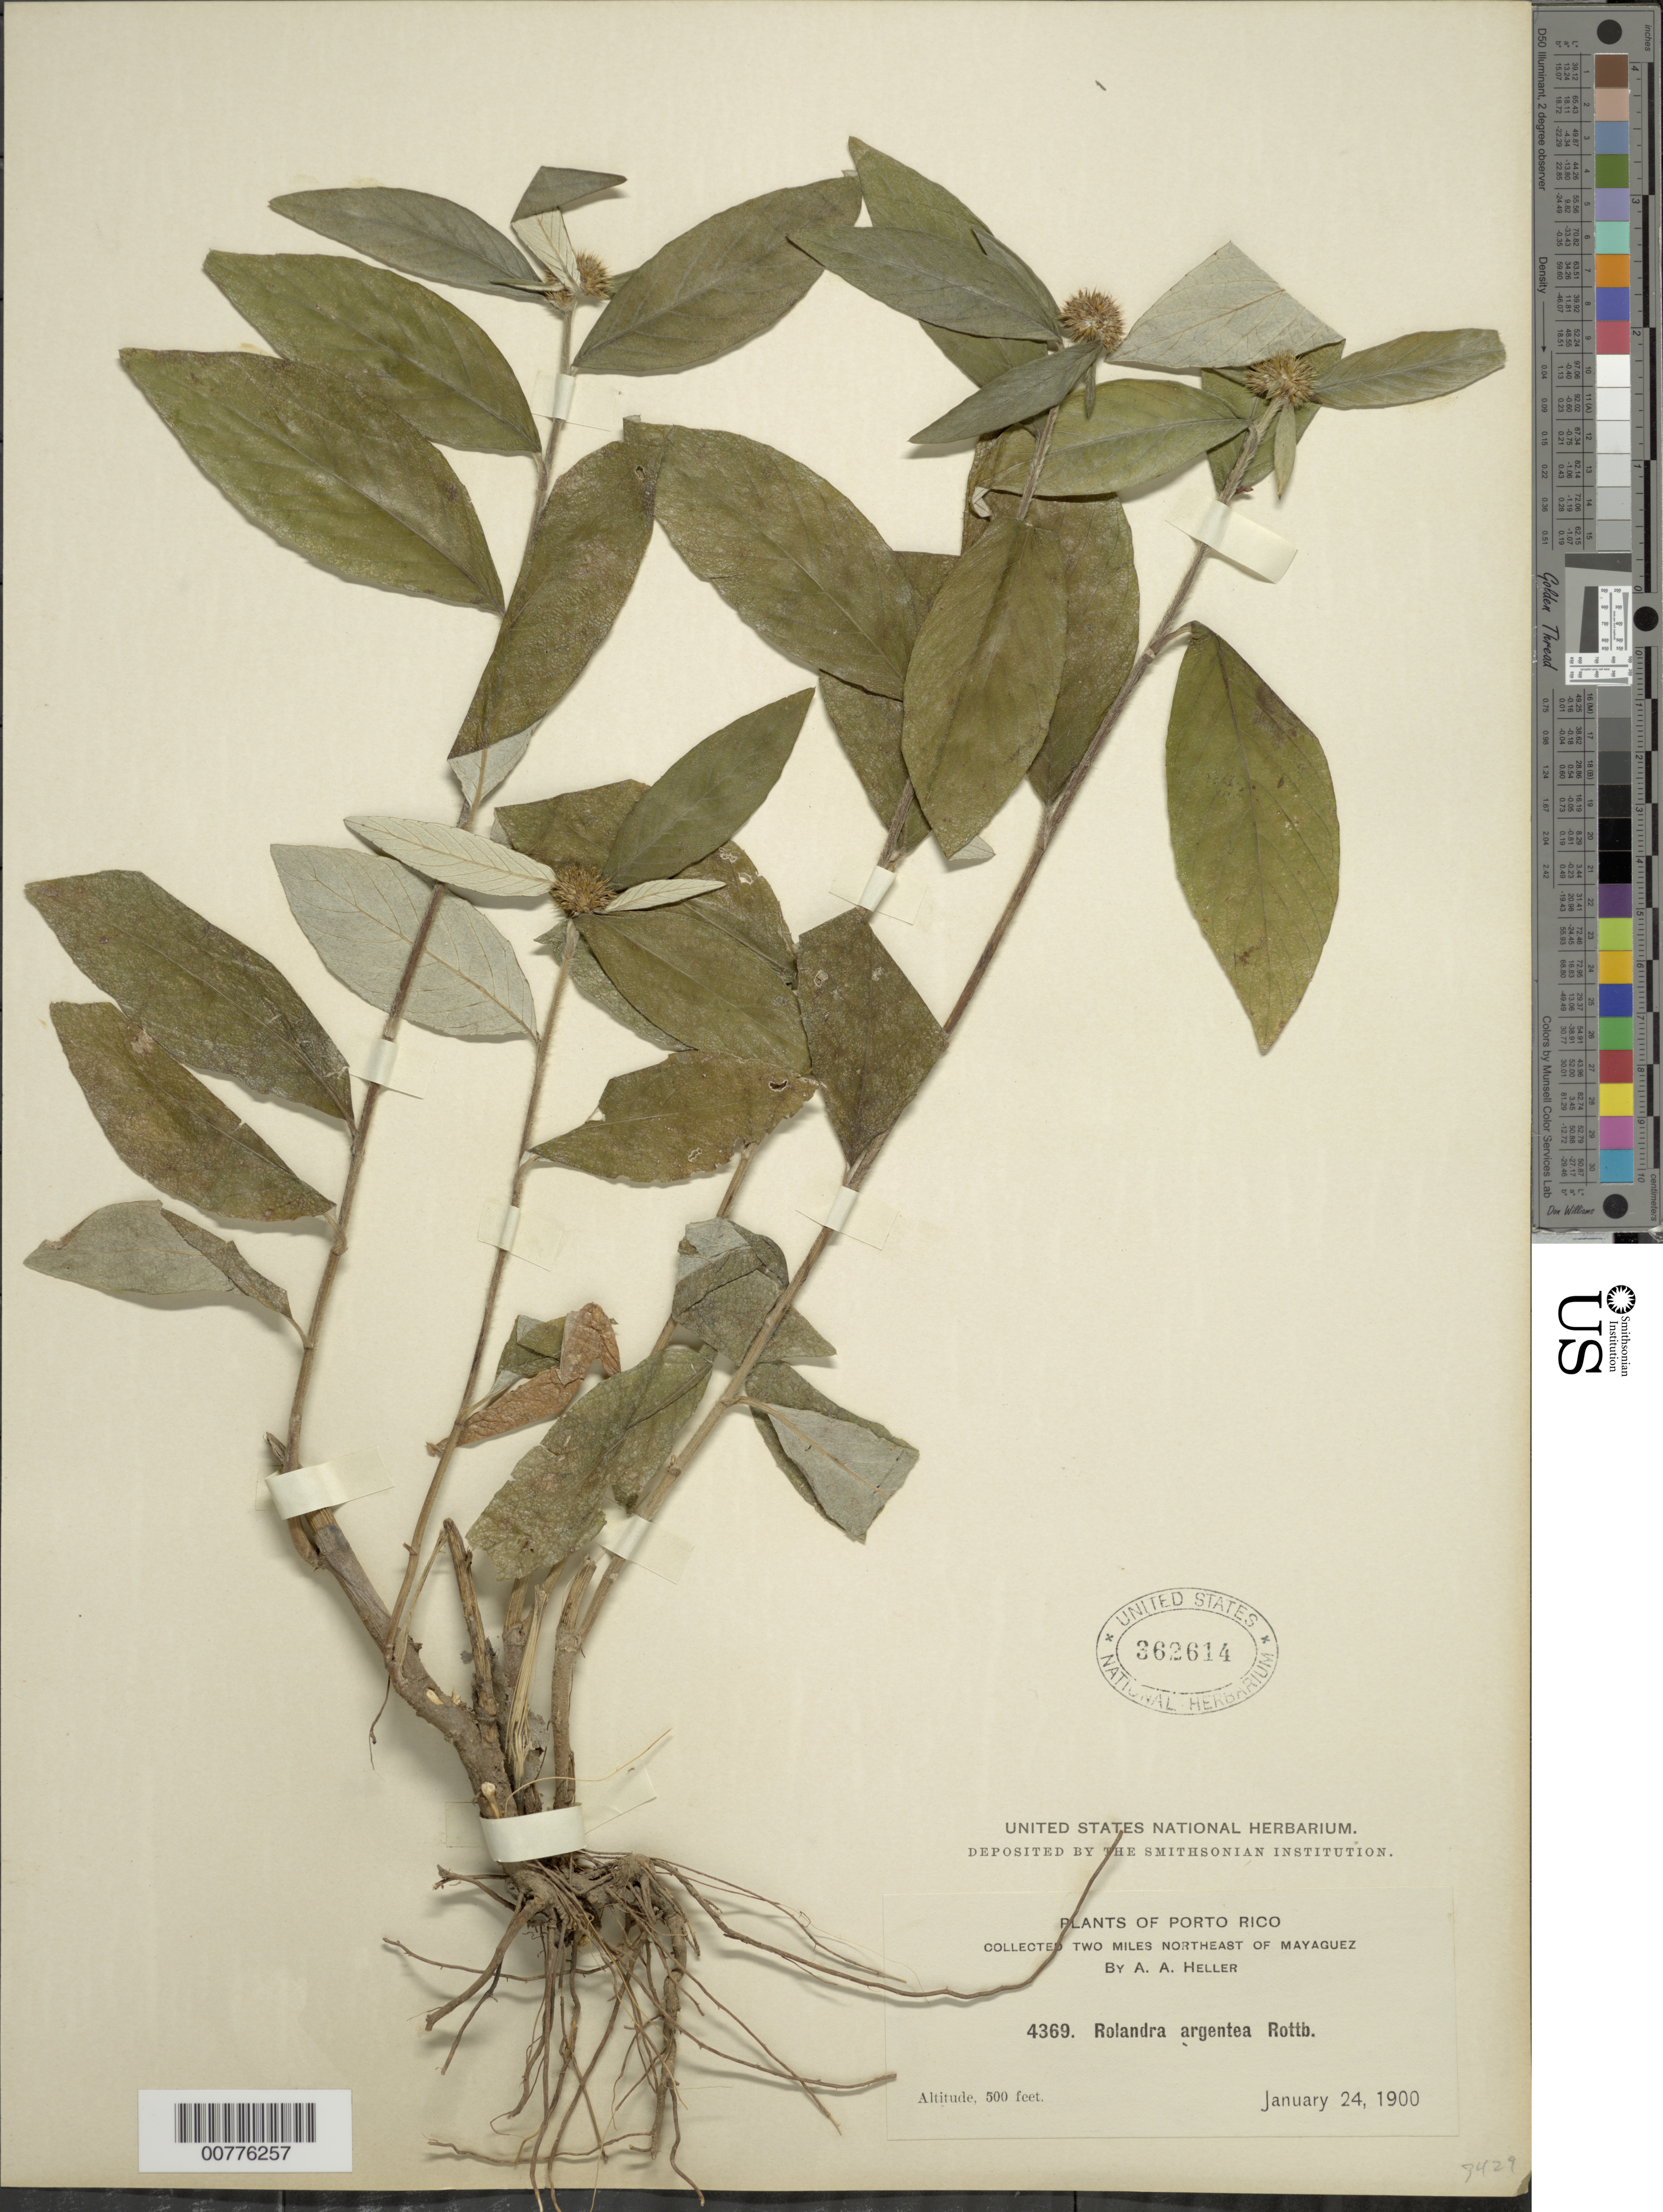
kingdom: Plantae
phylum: Tracheophyta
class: Magnoliopsida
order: Asterales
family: Asteraceae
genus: Rolandra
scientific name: Rolandra fruticosa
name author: (L.) Kuntze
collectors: A. A. Heller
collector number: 4369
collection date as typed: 24 Jan 1900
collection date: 1900-01-24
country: Puerto Rico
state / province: Mayagüez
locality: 2 miles NE of Mayagüez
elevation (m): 152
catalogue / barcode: US 362614